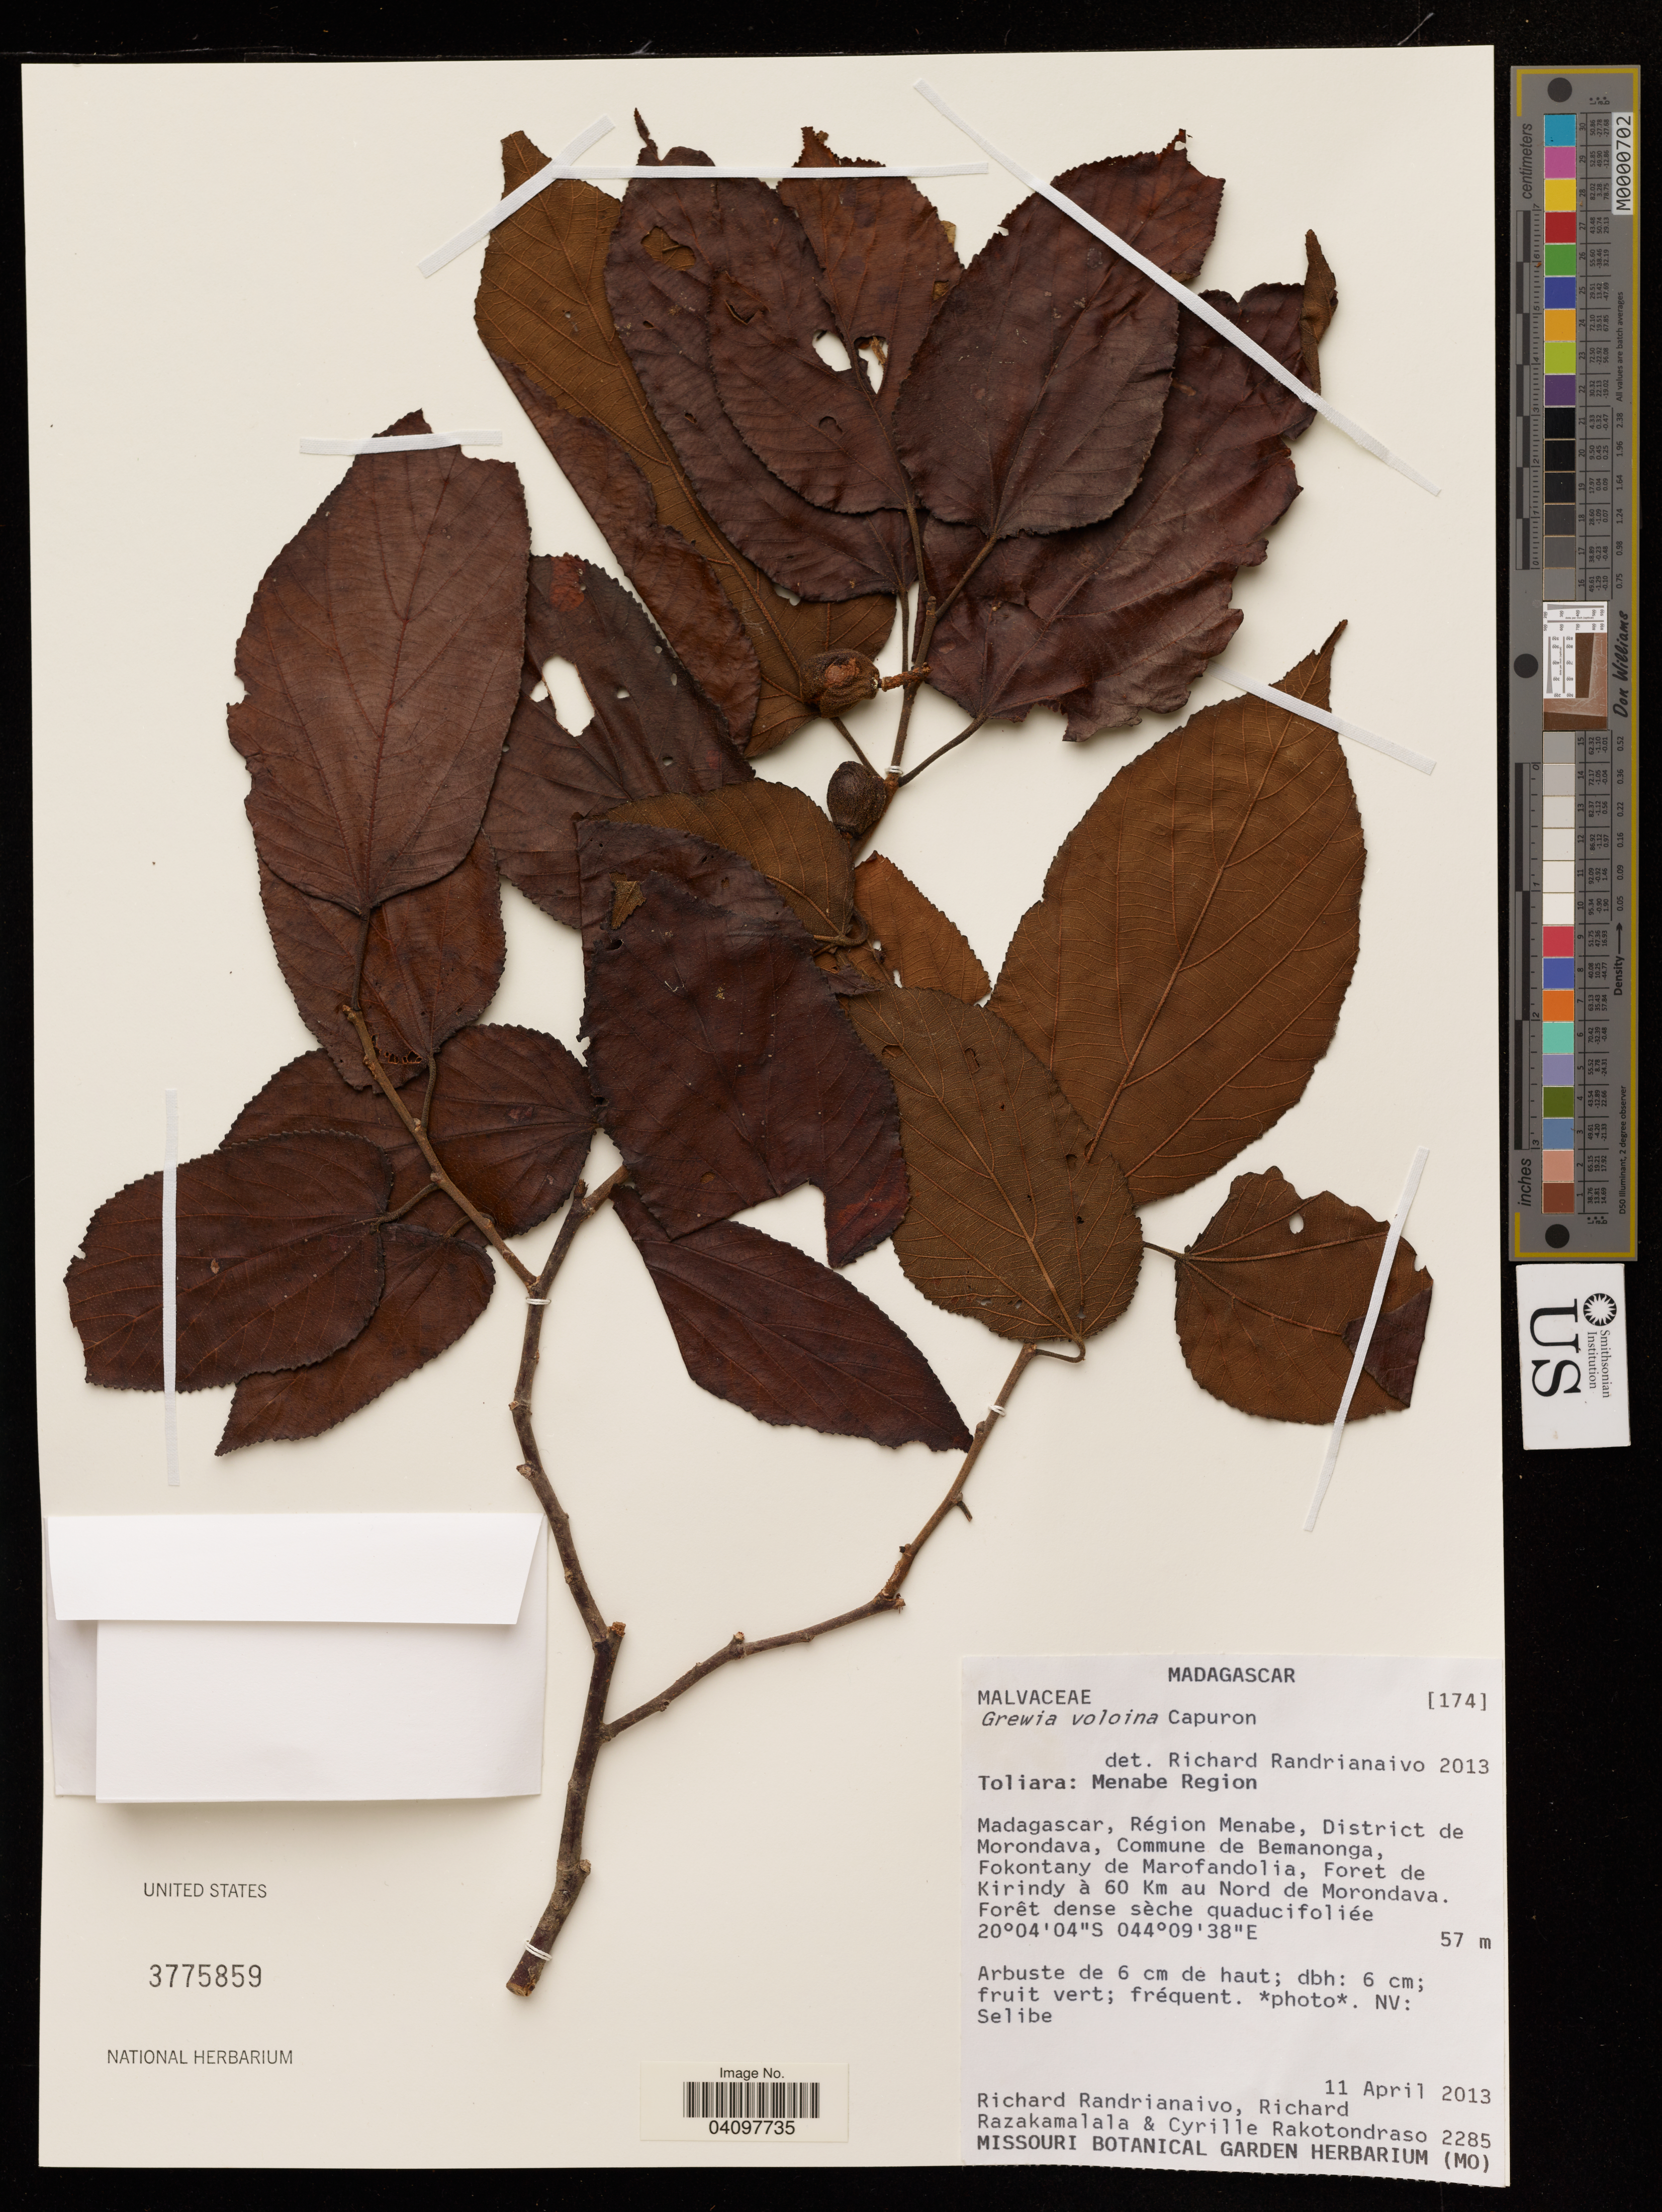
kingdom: Plantae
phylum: Tracheophyta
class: Magnoliopsida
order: Malvales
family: Malvaceae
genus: Microcos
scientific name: Microcos sp.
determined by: Jourdain-Fievet, L.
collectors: R. Randrianaivo, R. Razakamalala & C. Rakotondraso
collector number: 2285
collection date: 2013-04-11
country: Madagascar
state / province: Toliara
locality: Menabe Region. District de Morondava, Commune de Bemanonga, Fokontany de Marofandolia, Foret de Kirindy à 60 Km au Nord de Morondava.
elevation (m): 57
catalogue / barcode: US 3775859